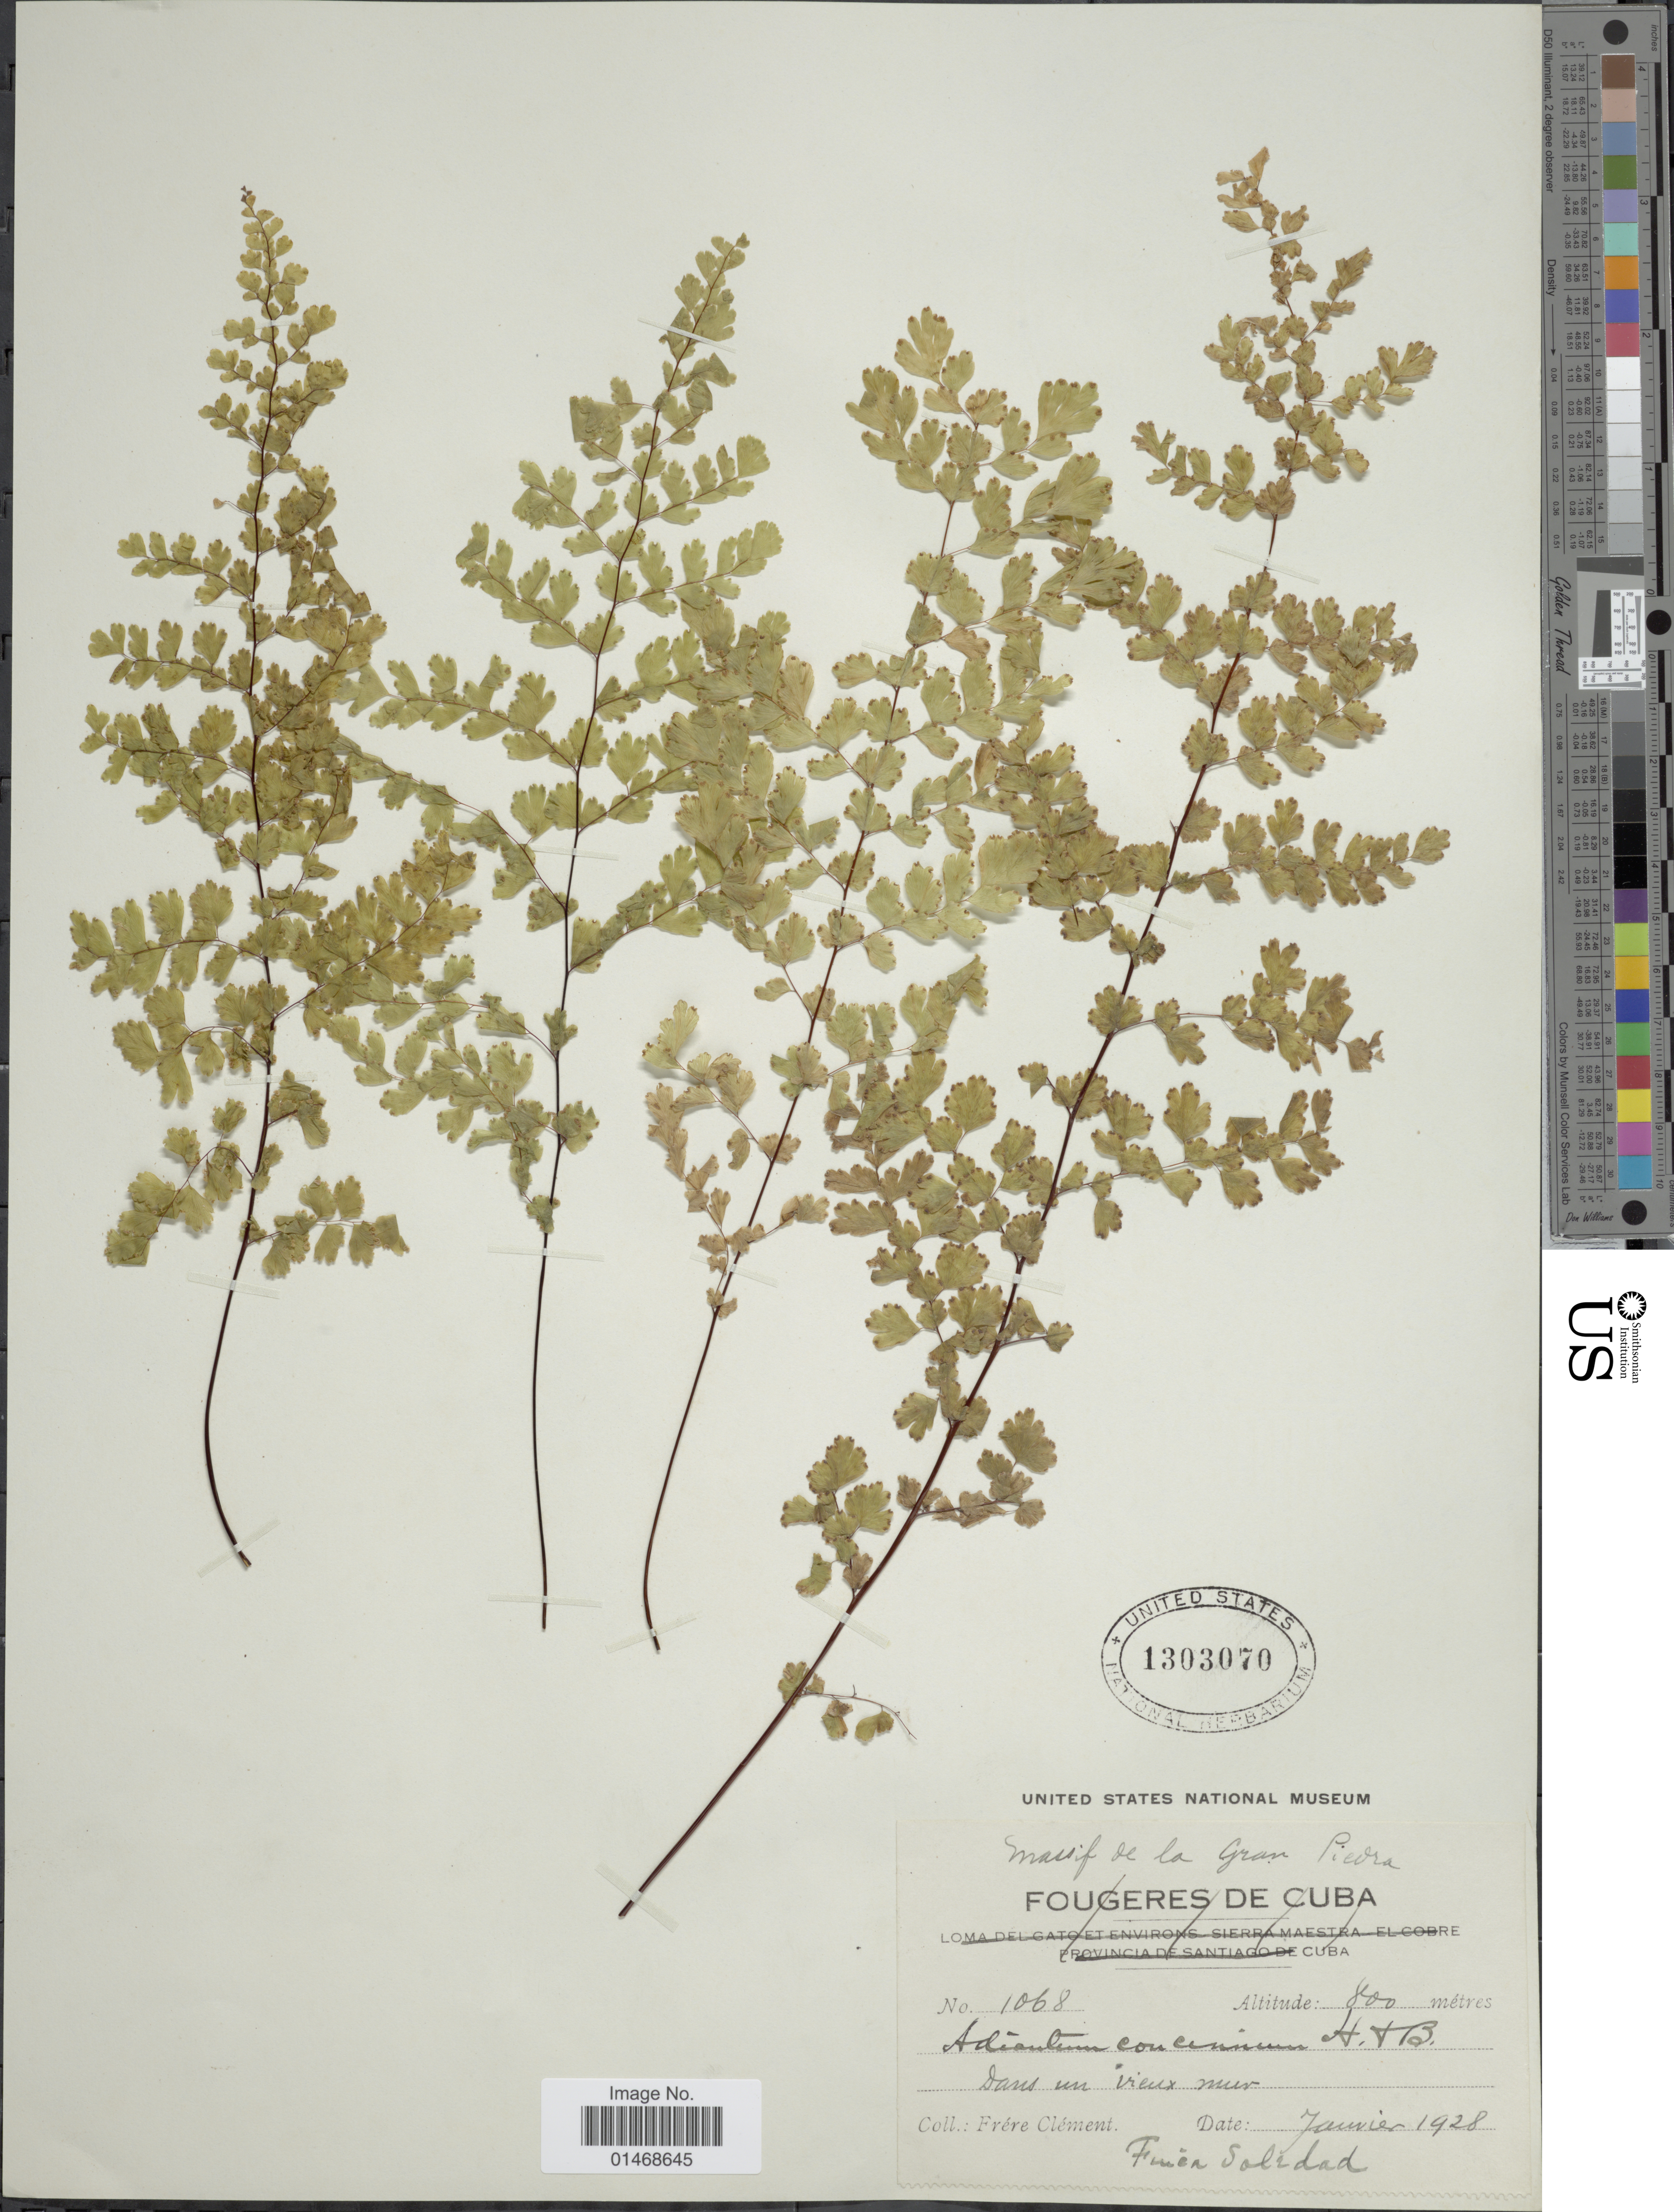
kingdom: Plantae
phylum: Tracheophyta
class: Polypodiopsida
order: Polypodiales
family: Pteridaceae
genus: Adiantum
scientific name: Adiantum concinnum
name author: Humb. & Bonpl. ex Willd.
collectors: B. Clement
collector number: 1068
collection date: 1928-01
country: Cuba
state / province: Santiago de Cuba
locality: Massif de la Gran Piedra, Dans un vieux mur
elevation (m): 800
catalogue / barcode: US 1303070